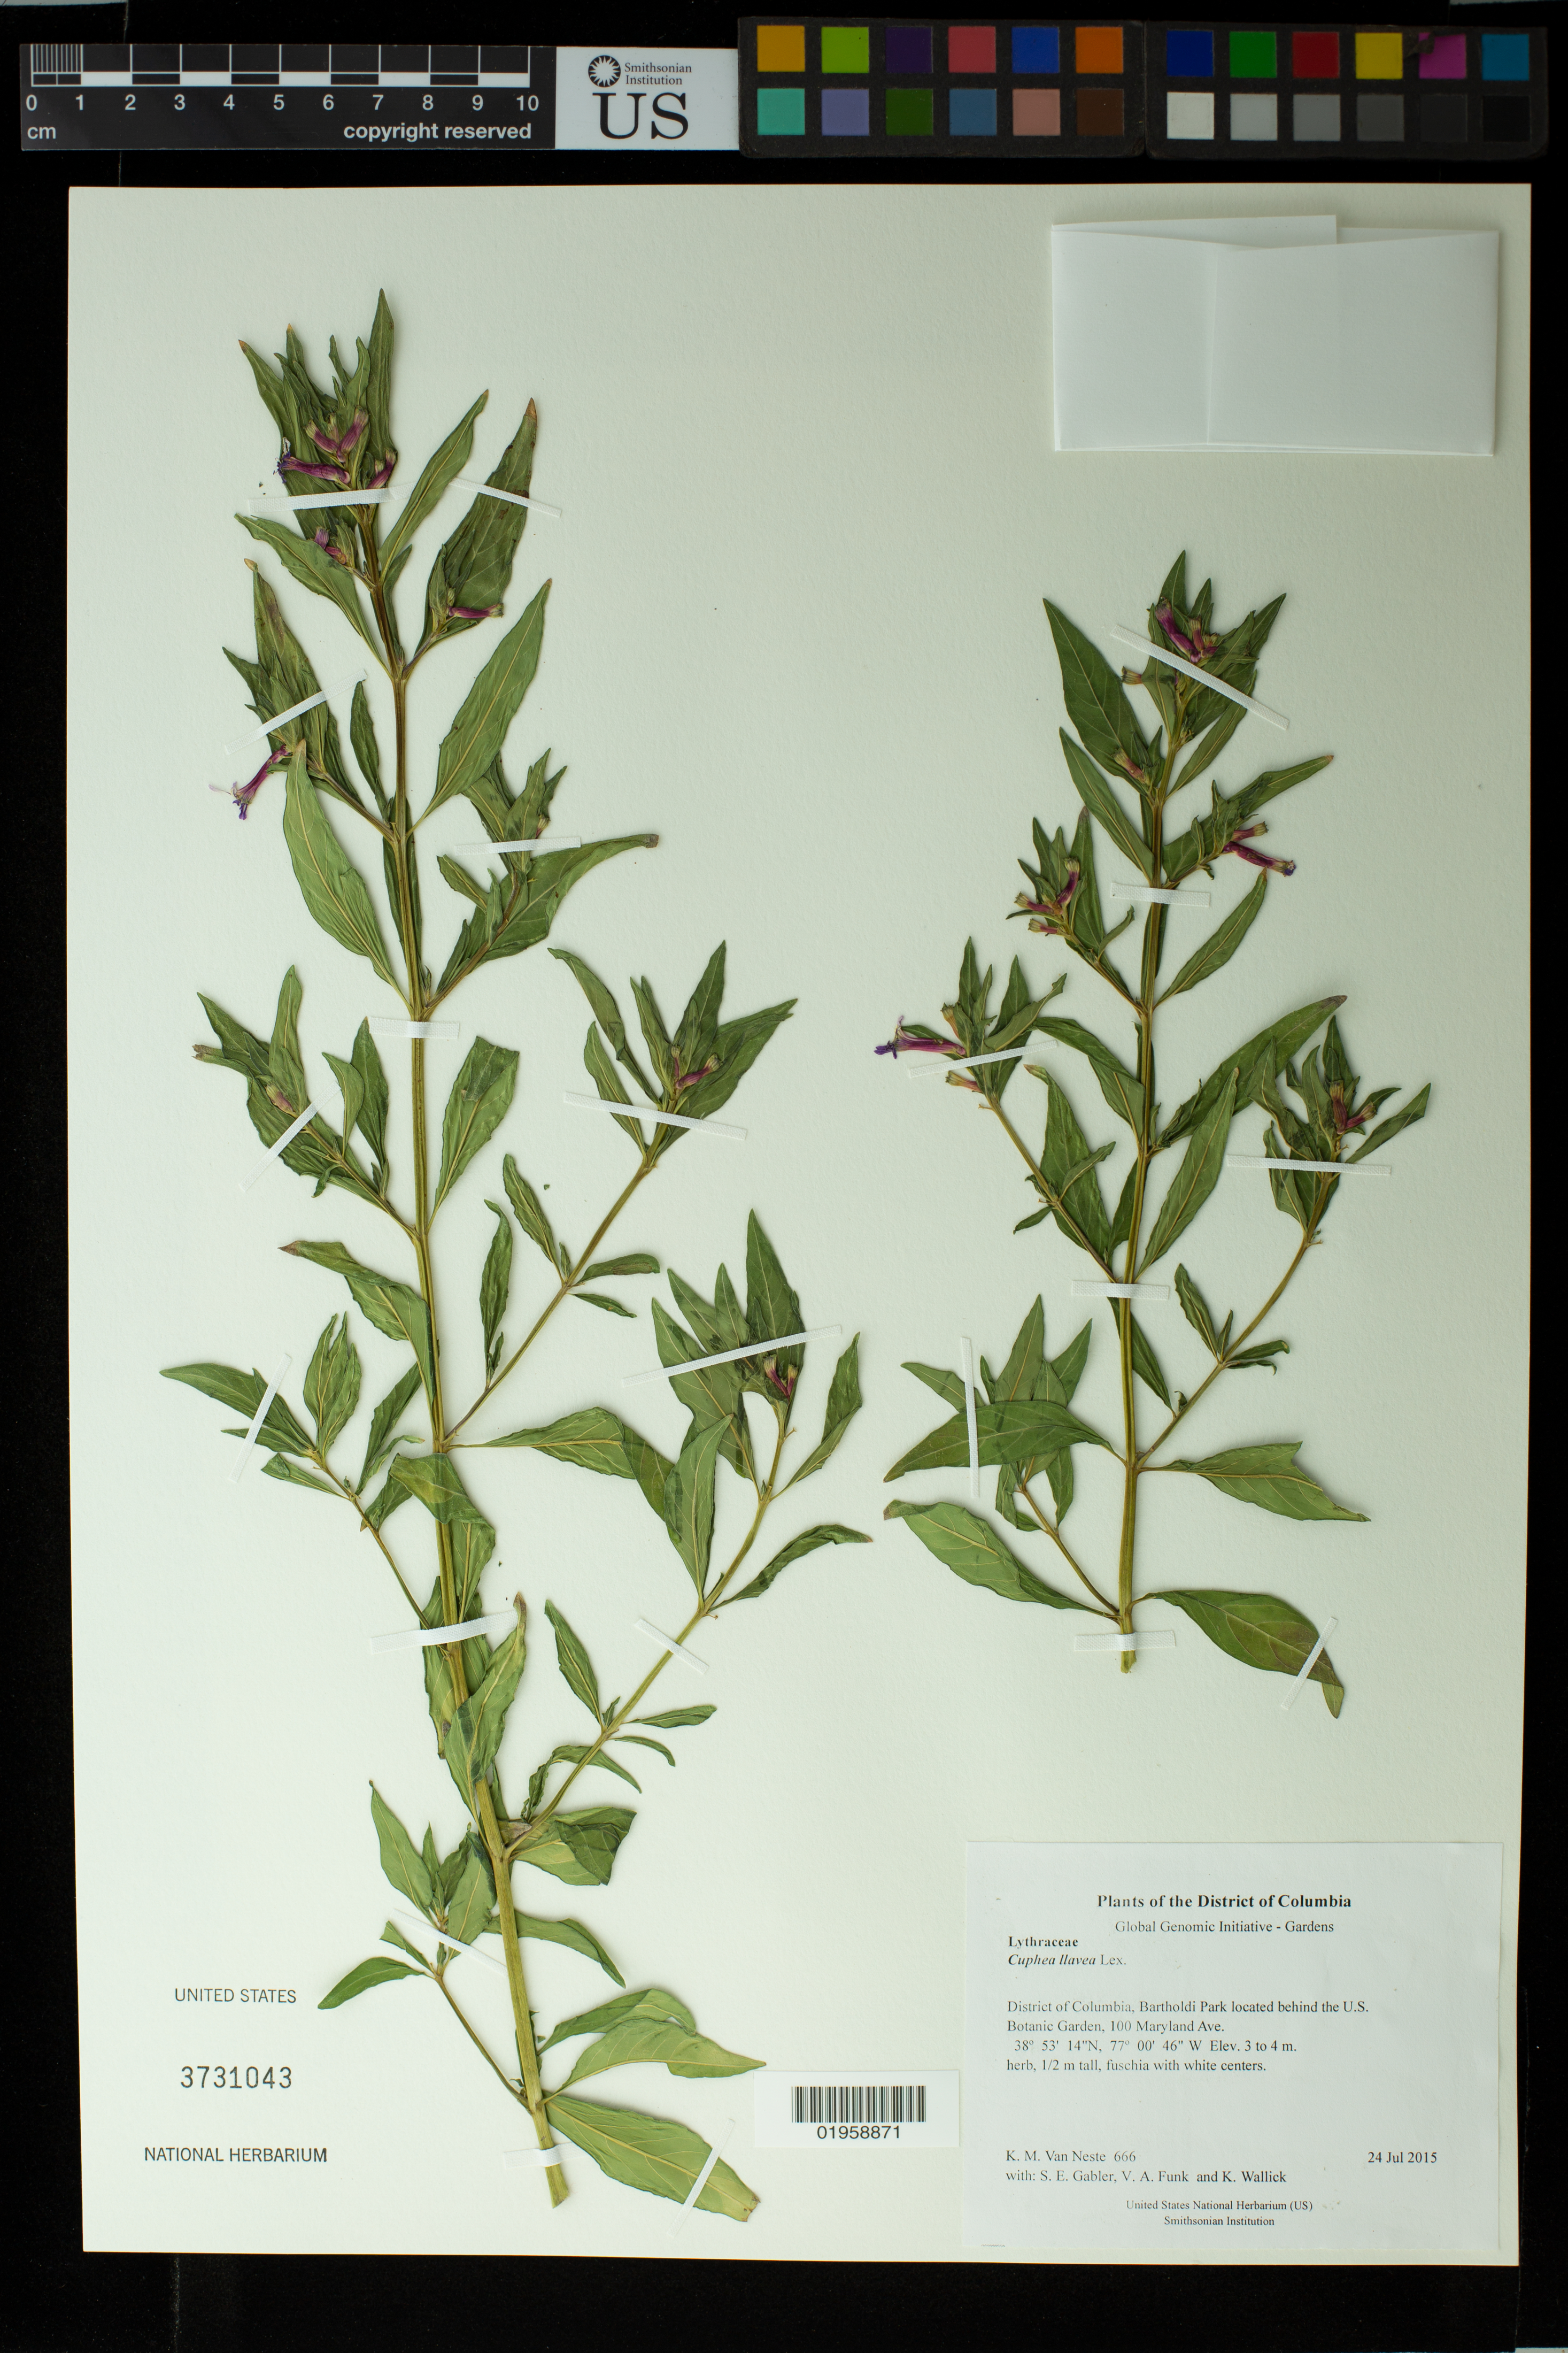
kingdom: Plantae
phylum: Tracheophyta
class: Magnoliopsida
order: Myrtales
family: Lythraceae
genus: Cuphea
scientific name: Cuphea llavea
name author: Lex.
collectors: K. M. Van Neste, S. E. Gabler, V. Funk & K. Wallick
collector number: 666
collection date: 2015-07-24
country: United States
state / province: District of Columbia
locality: Bartholdi Park located behind the U.S. Botanic Garden, 100 Maryland Ave.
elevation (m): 3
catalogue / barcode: US 3731043